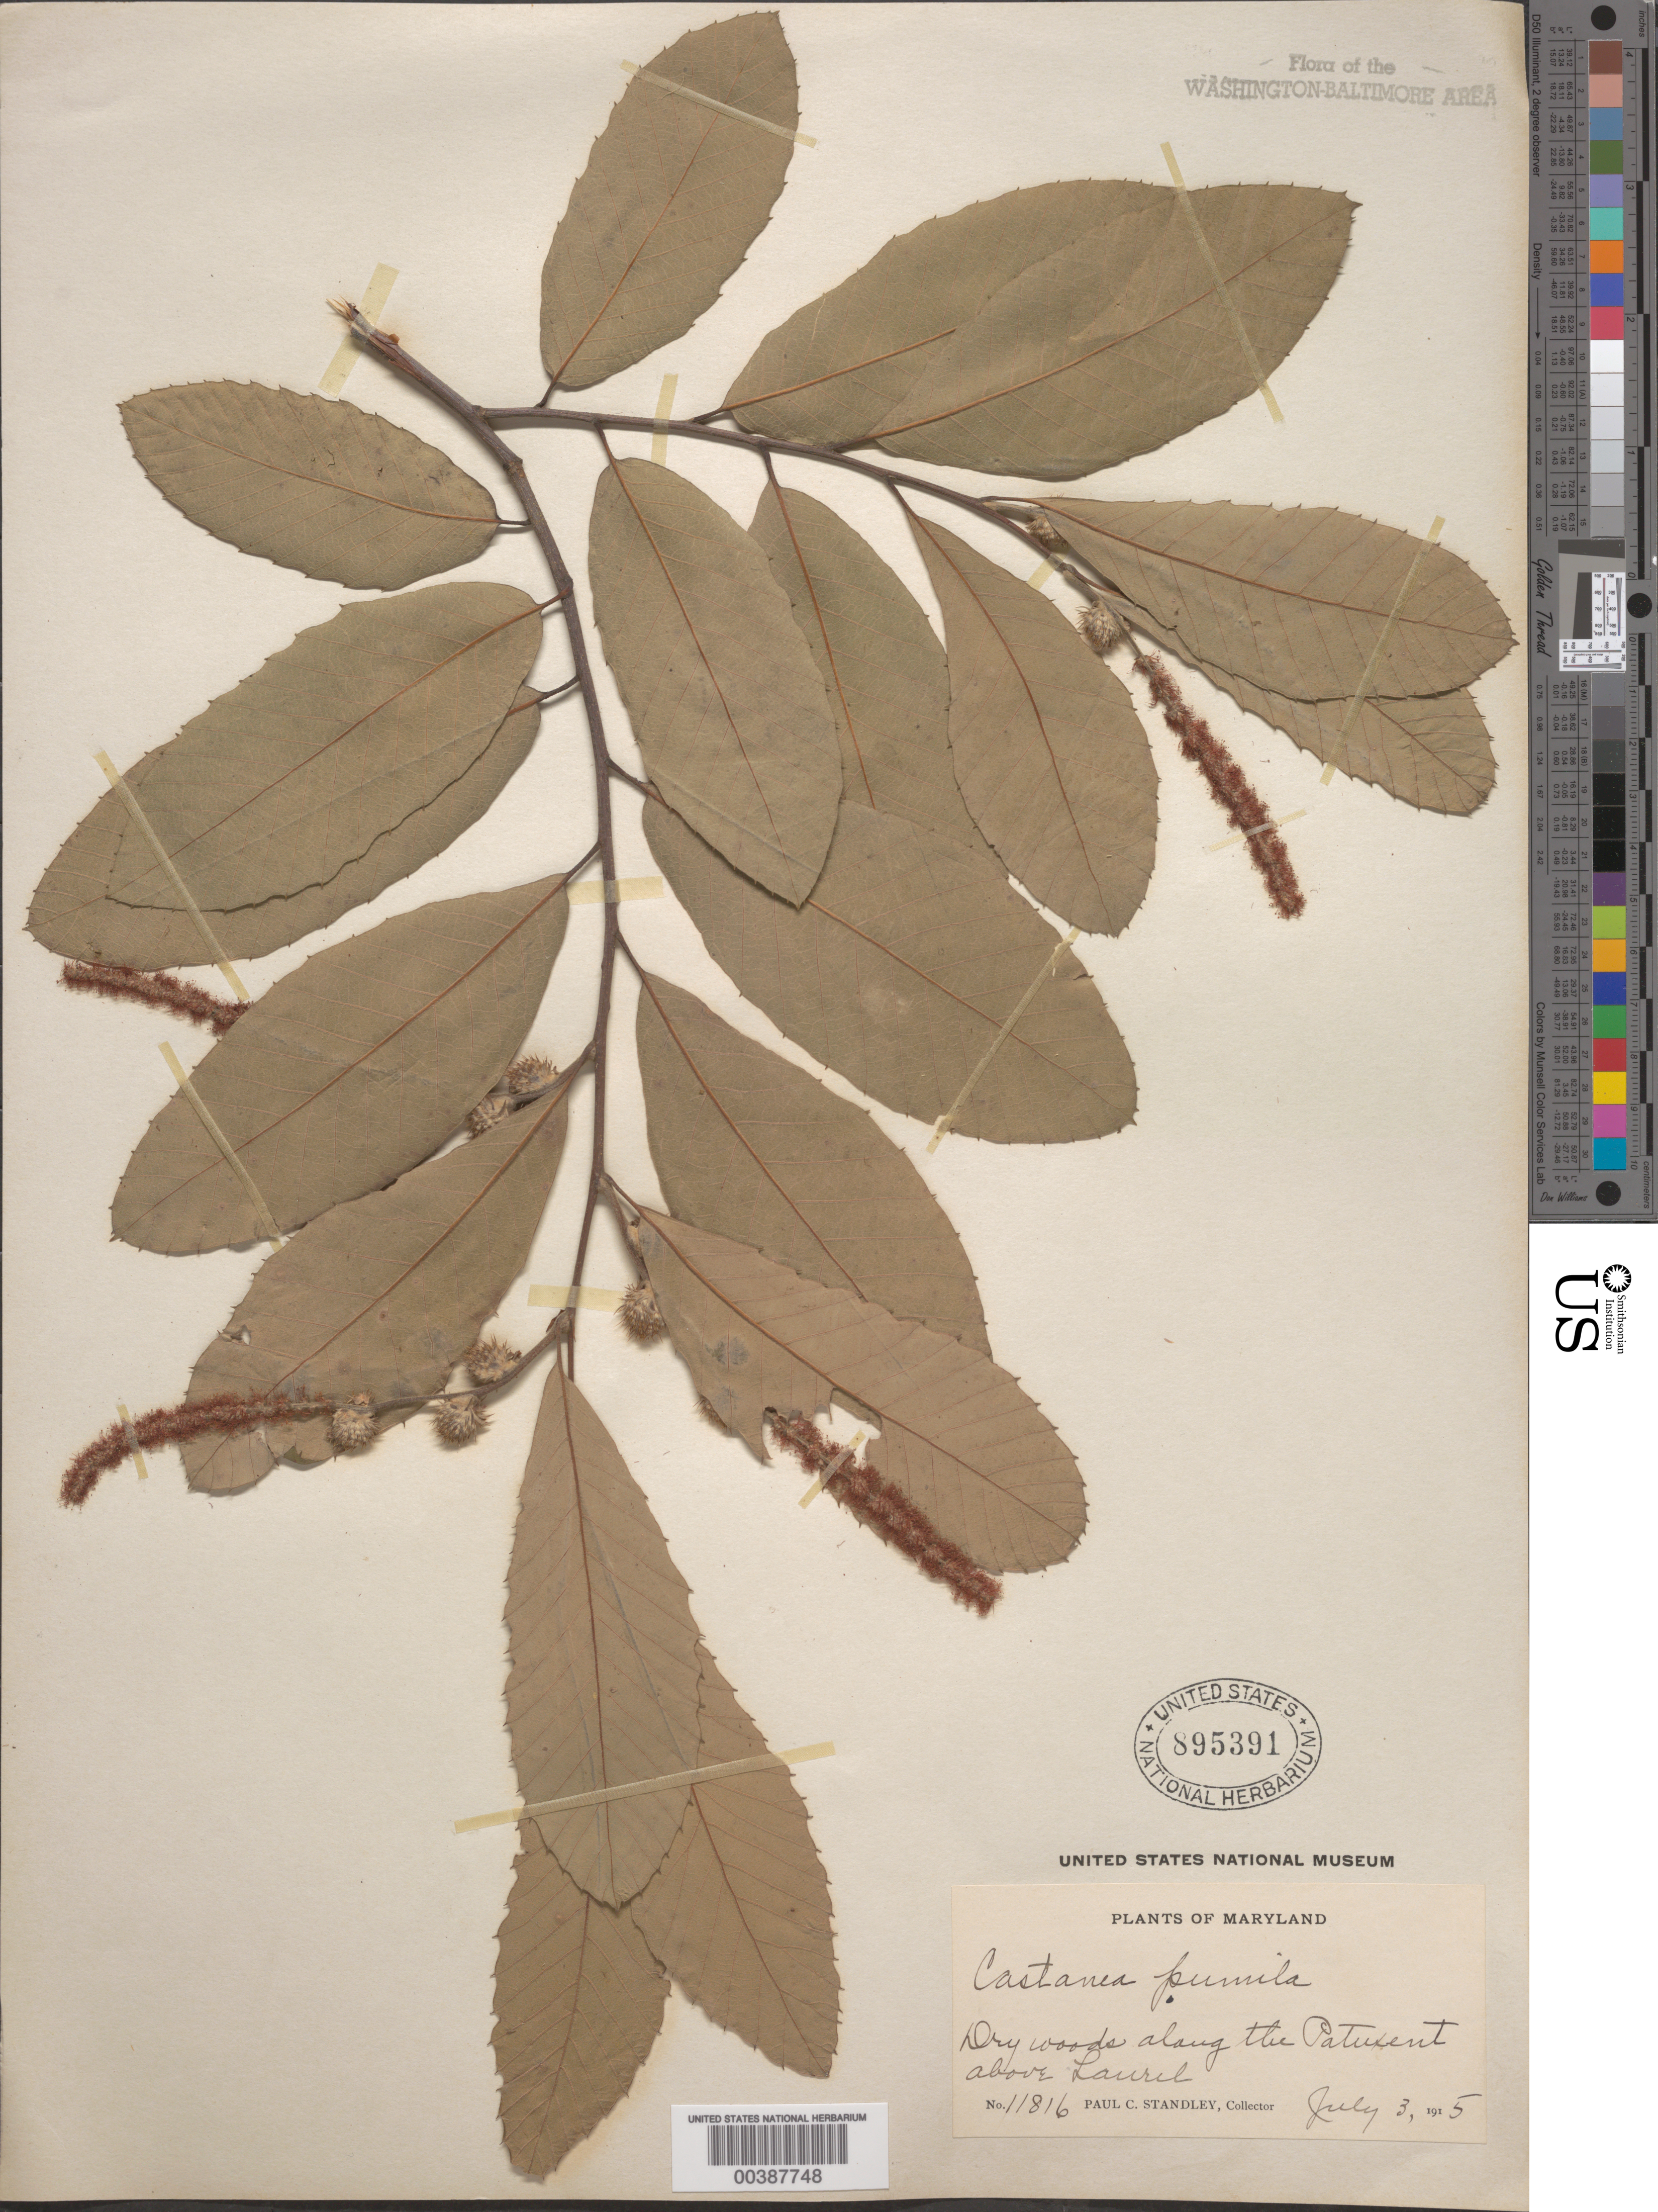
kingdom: Plantae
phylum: Tracheophyta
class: Magnoliopsida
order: Fagales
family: Fagaceae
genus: Castanea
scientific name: Castanea pumila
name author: (L.) Mill.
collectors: P. C. Standley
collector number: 11816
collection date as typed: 03 Jul 1915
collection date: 1915-07-03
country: United States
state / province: Maryland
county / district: Prince George's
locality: Patuxent River, above Laurel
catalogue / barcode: US 895391